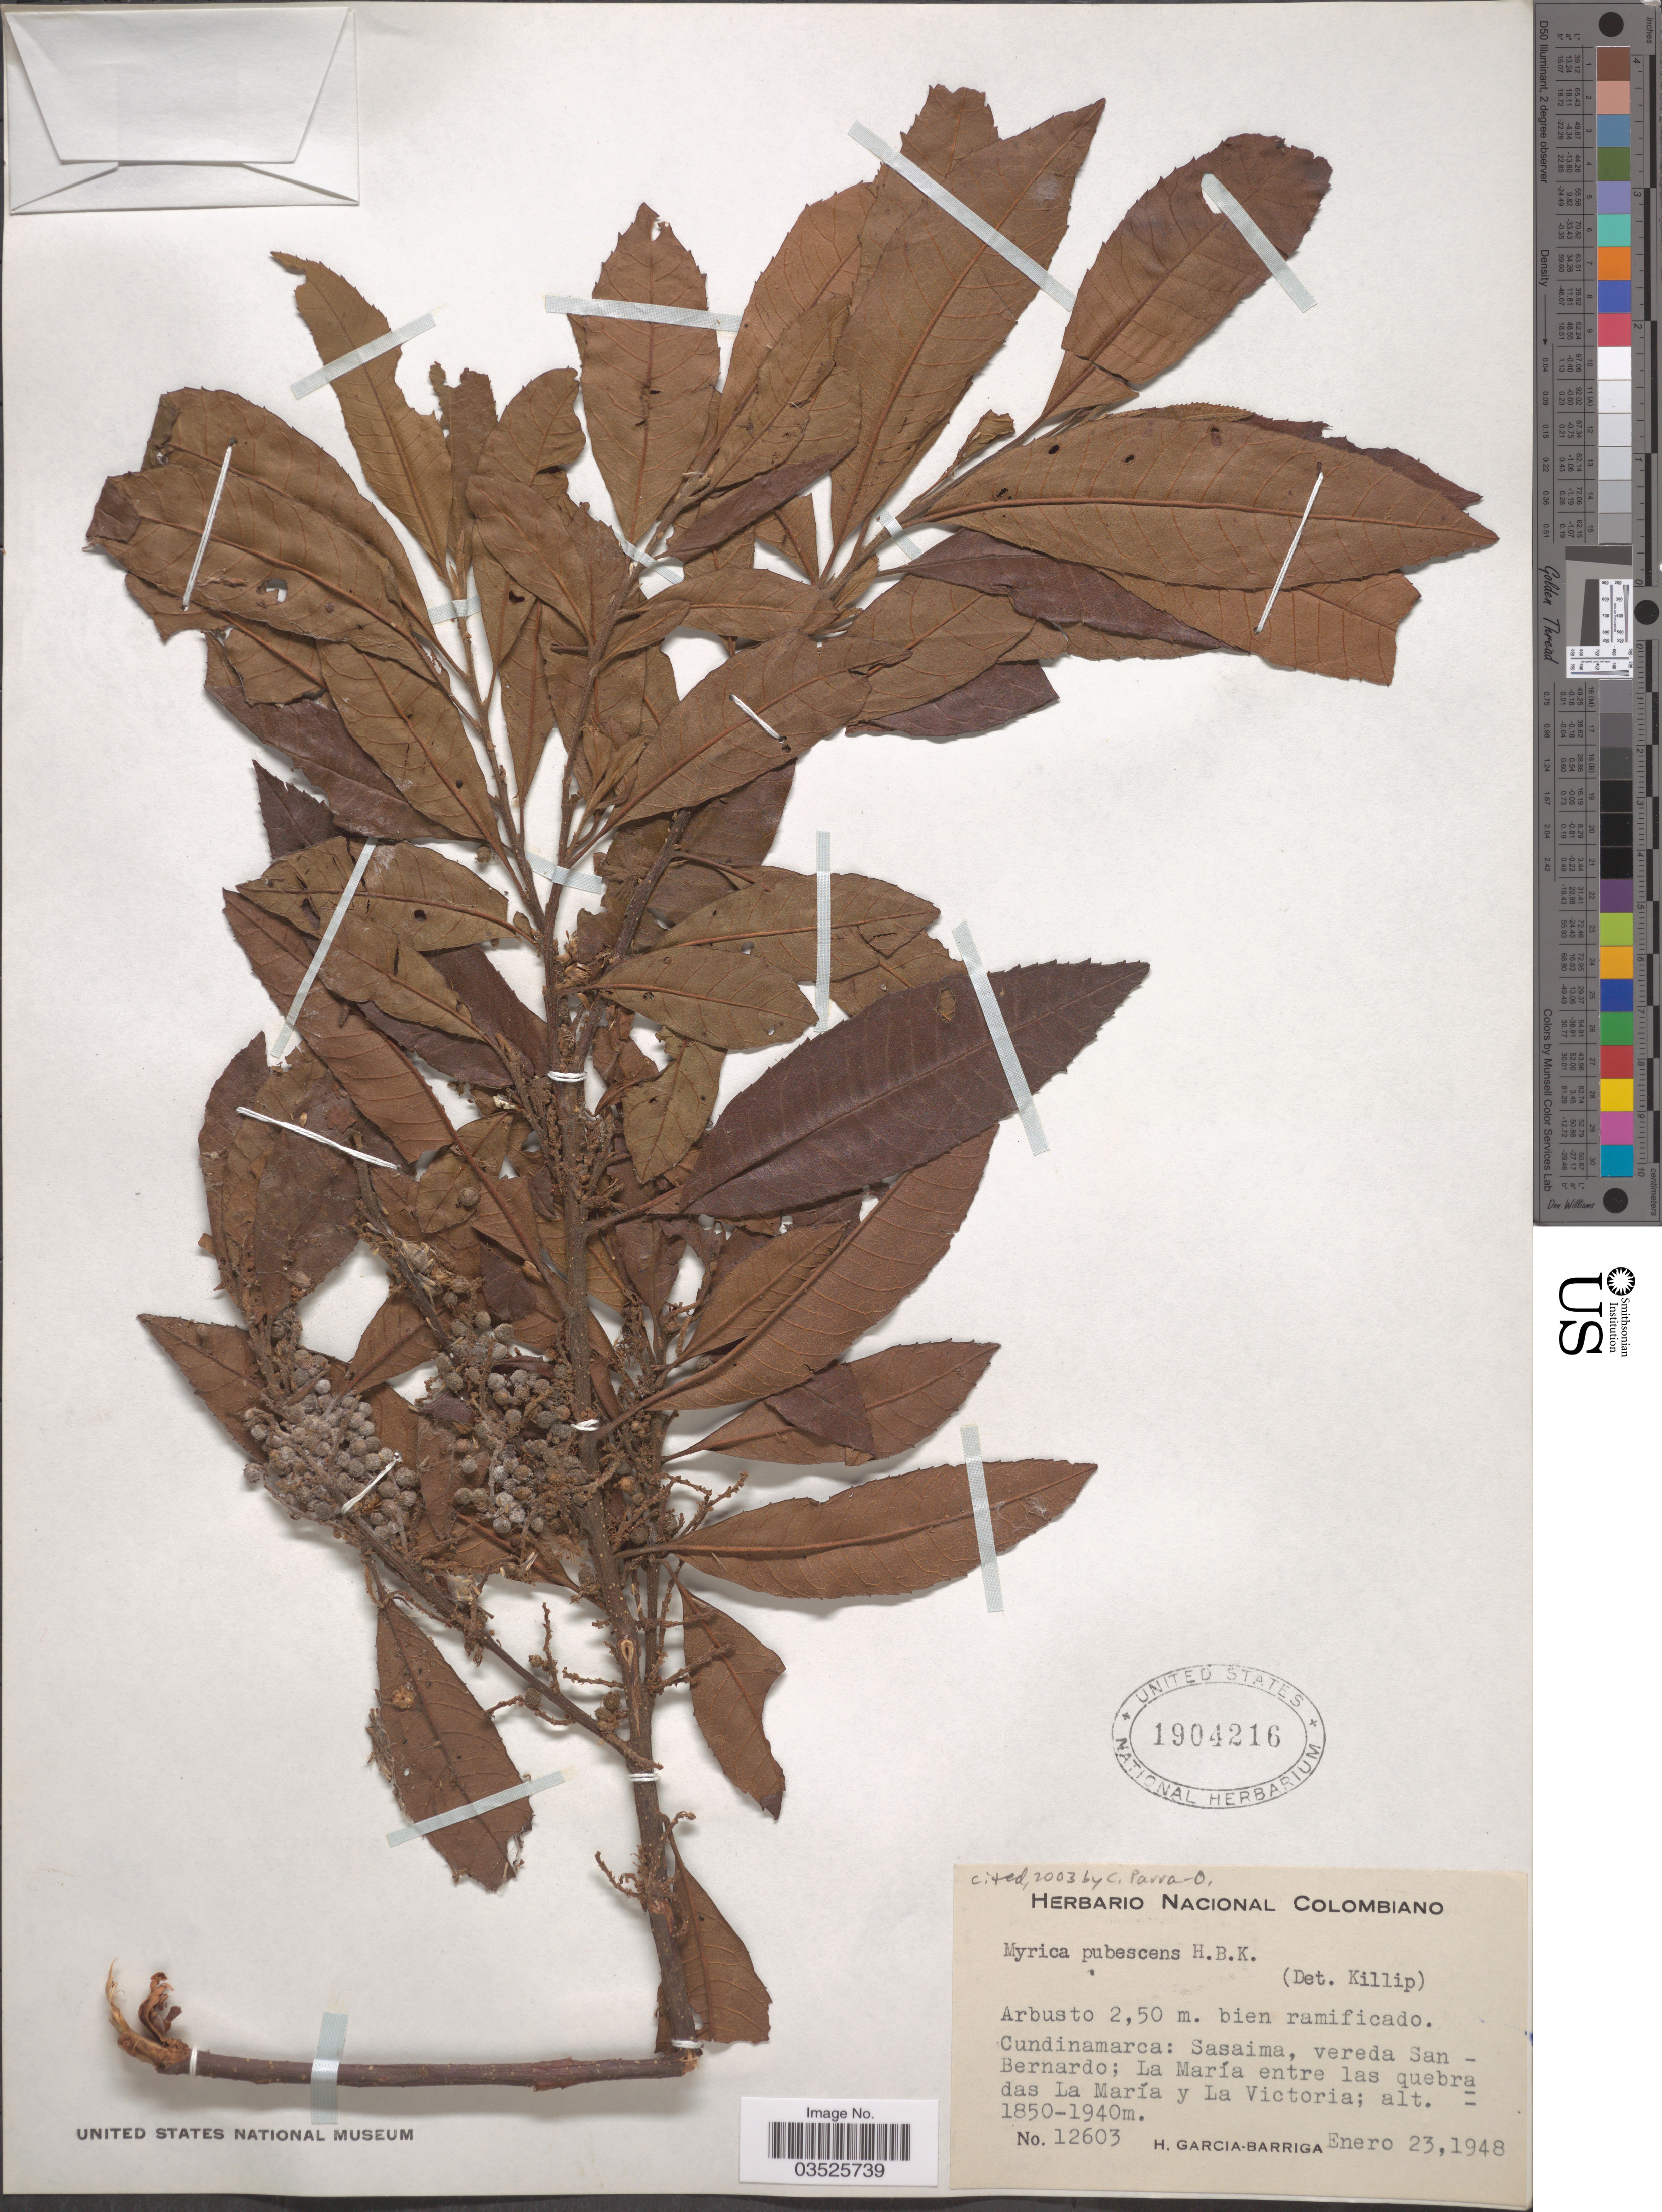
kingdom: Plantae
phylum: Tracheophyta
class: Magnoliopsida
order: Fagales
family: Myricaceae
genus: Morella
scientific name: Morella pubescens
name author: (Humb. & Bonpl. ex Willd.) Wilbur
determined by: Strong, M. T., (US), Smithsonian Institution - National Museum of Natural History (UNITED STATES)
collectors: H. García Barriga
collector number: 12603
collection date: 1948-01-23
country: Colombia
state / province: Cundinamarca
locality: Sasaima, vereda San Bernardo; La María entre las quebradas La María y La Victoria.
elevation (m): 1850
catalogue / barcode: US 1904216